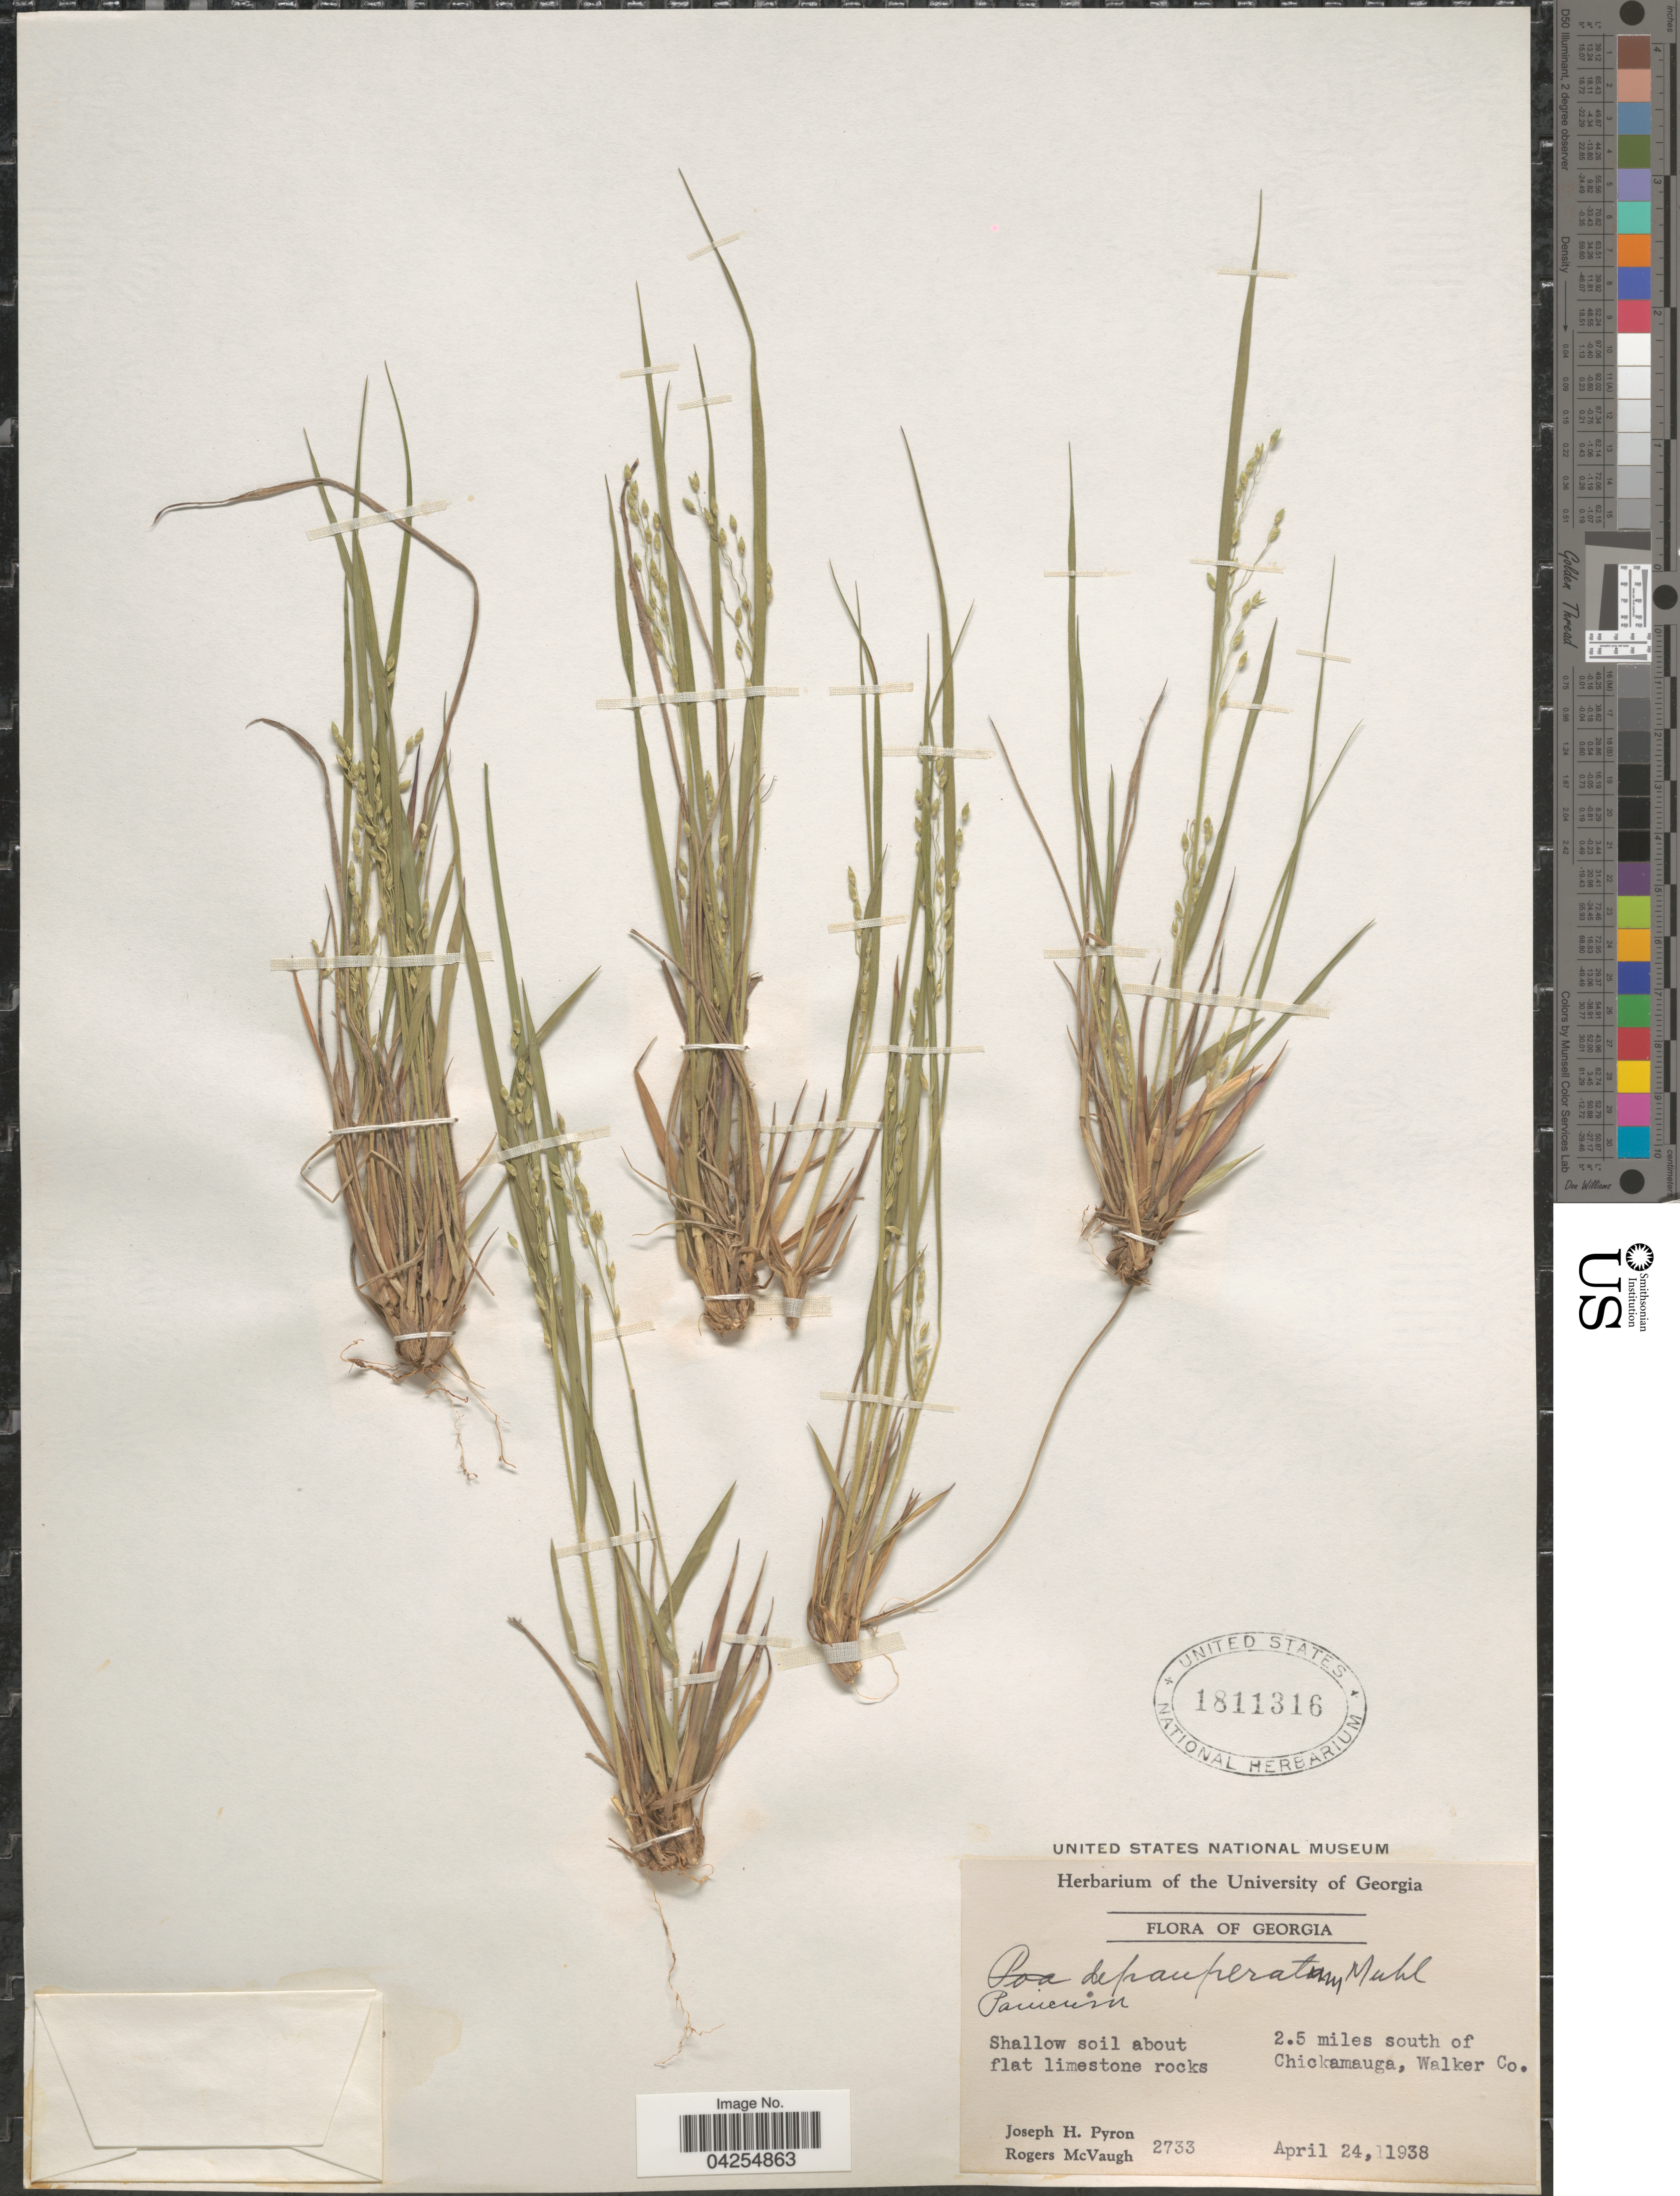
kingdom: Plantae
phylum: Tracheophyta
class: Liliopsida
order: Poales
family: Poaceae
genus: Dichanthelium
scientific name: Dichanthelium depauperatum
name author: (Muhl.) Gould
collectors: J. H. Pyron & R. McVaugh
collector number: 2733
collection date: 1938-04-24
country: United States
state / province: Georgia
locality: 2.5 miles south of Chickamauga, Walker Co.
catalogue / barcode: US 1811316